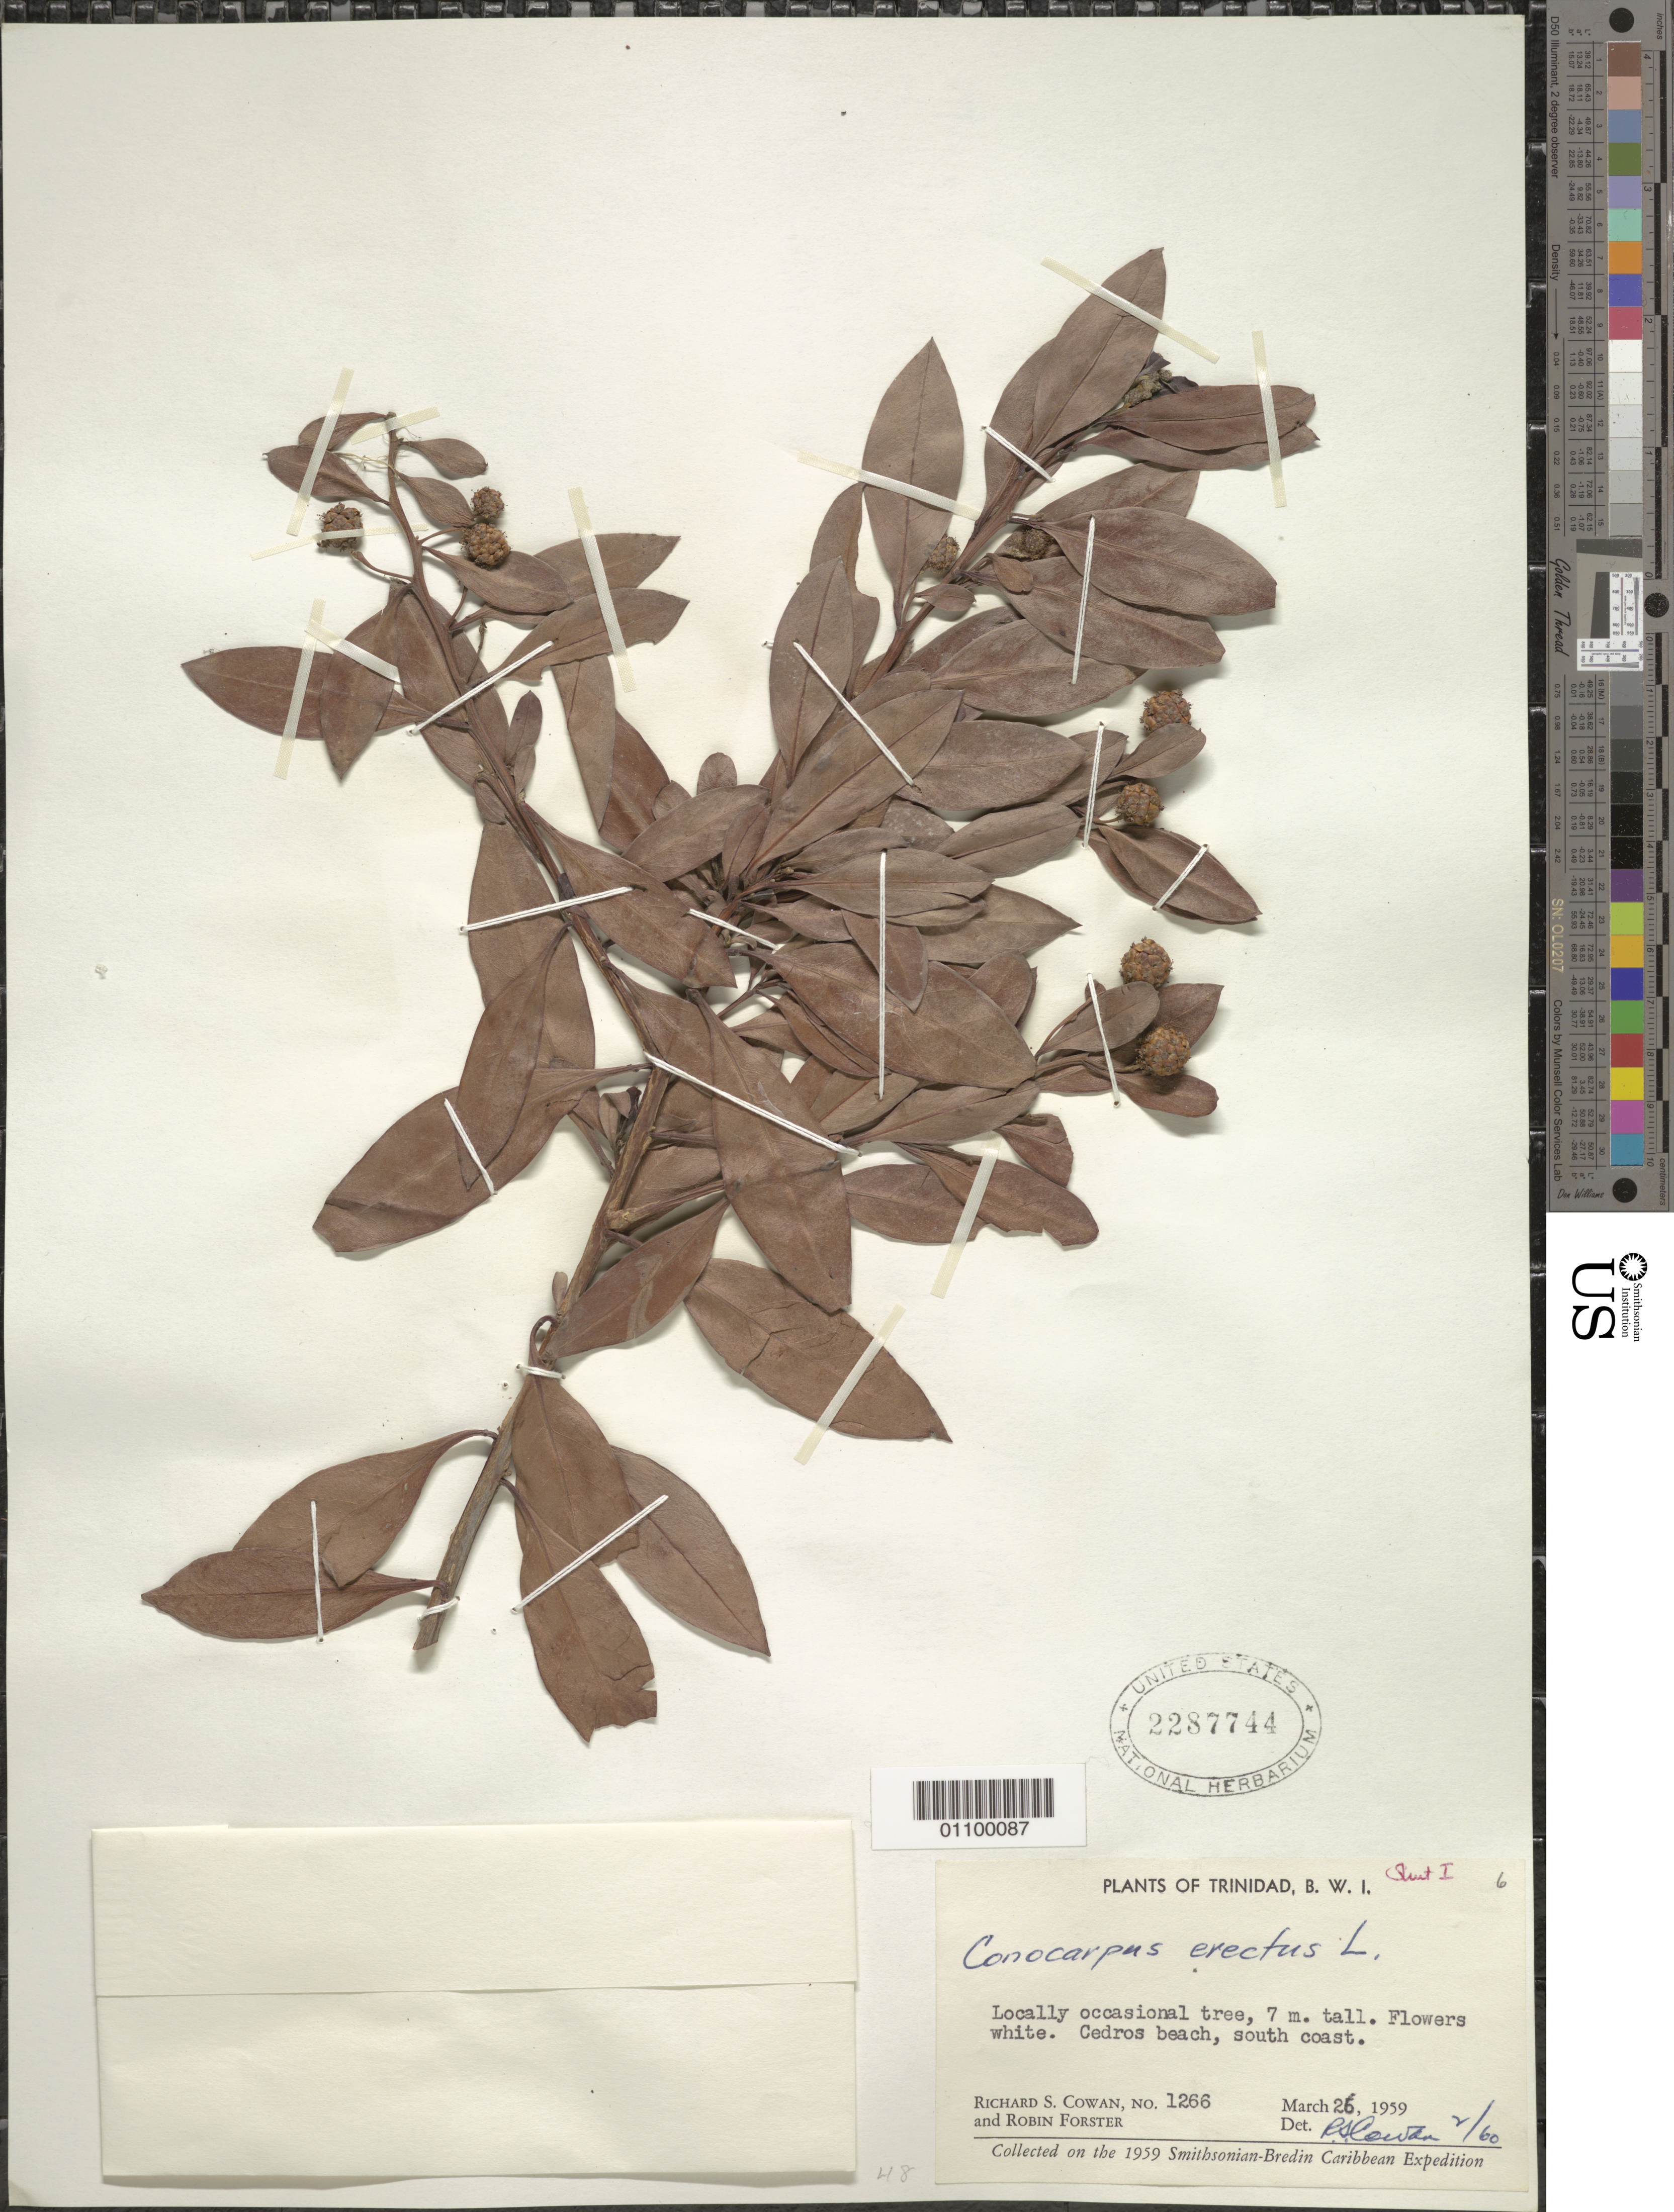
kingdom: Plantae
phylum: Tracheophyta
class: Magnoliopsida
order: Myrtales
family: Combretaceae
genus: Conocarpus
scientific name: Conocarpus erectus var. erectus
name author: L.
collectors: R. S. Cowan & R. Forster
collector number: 1266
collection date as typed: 26 Mar 1959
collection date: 1959-03-26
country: Trinidad and Tobago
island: Trinidad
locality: Cedros beach, south coast. Locally occasional tree.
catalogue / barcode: US 2287744